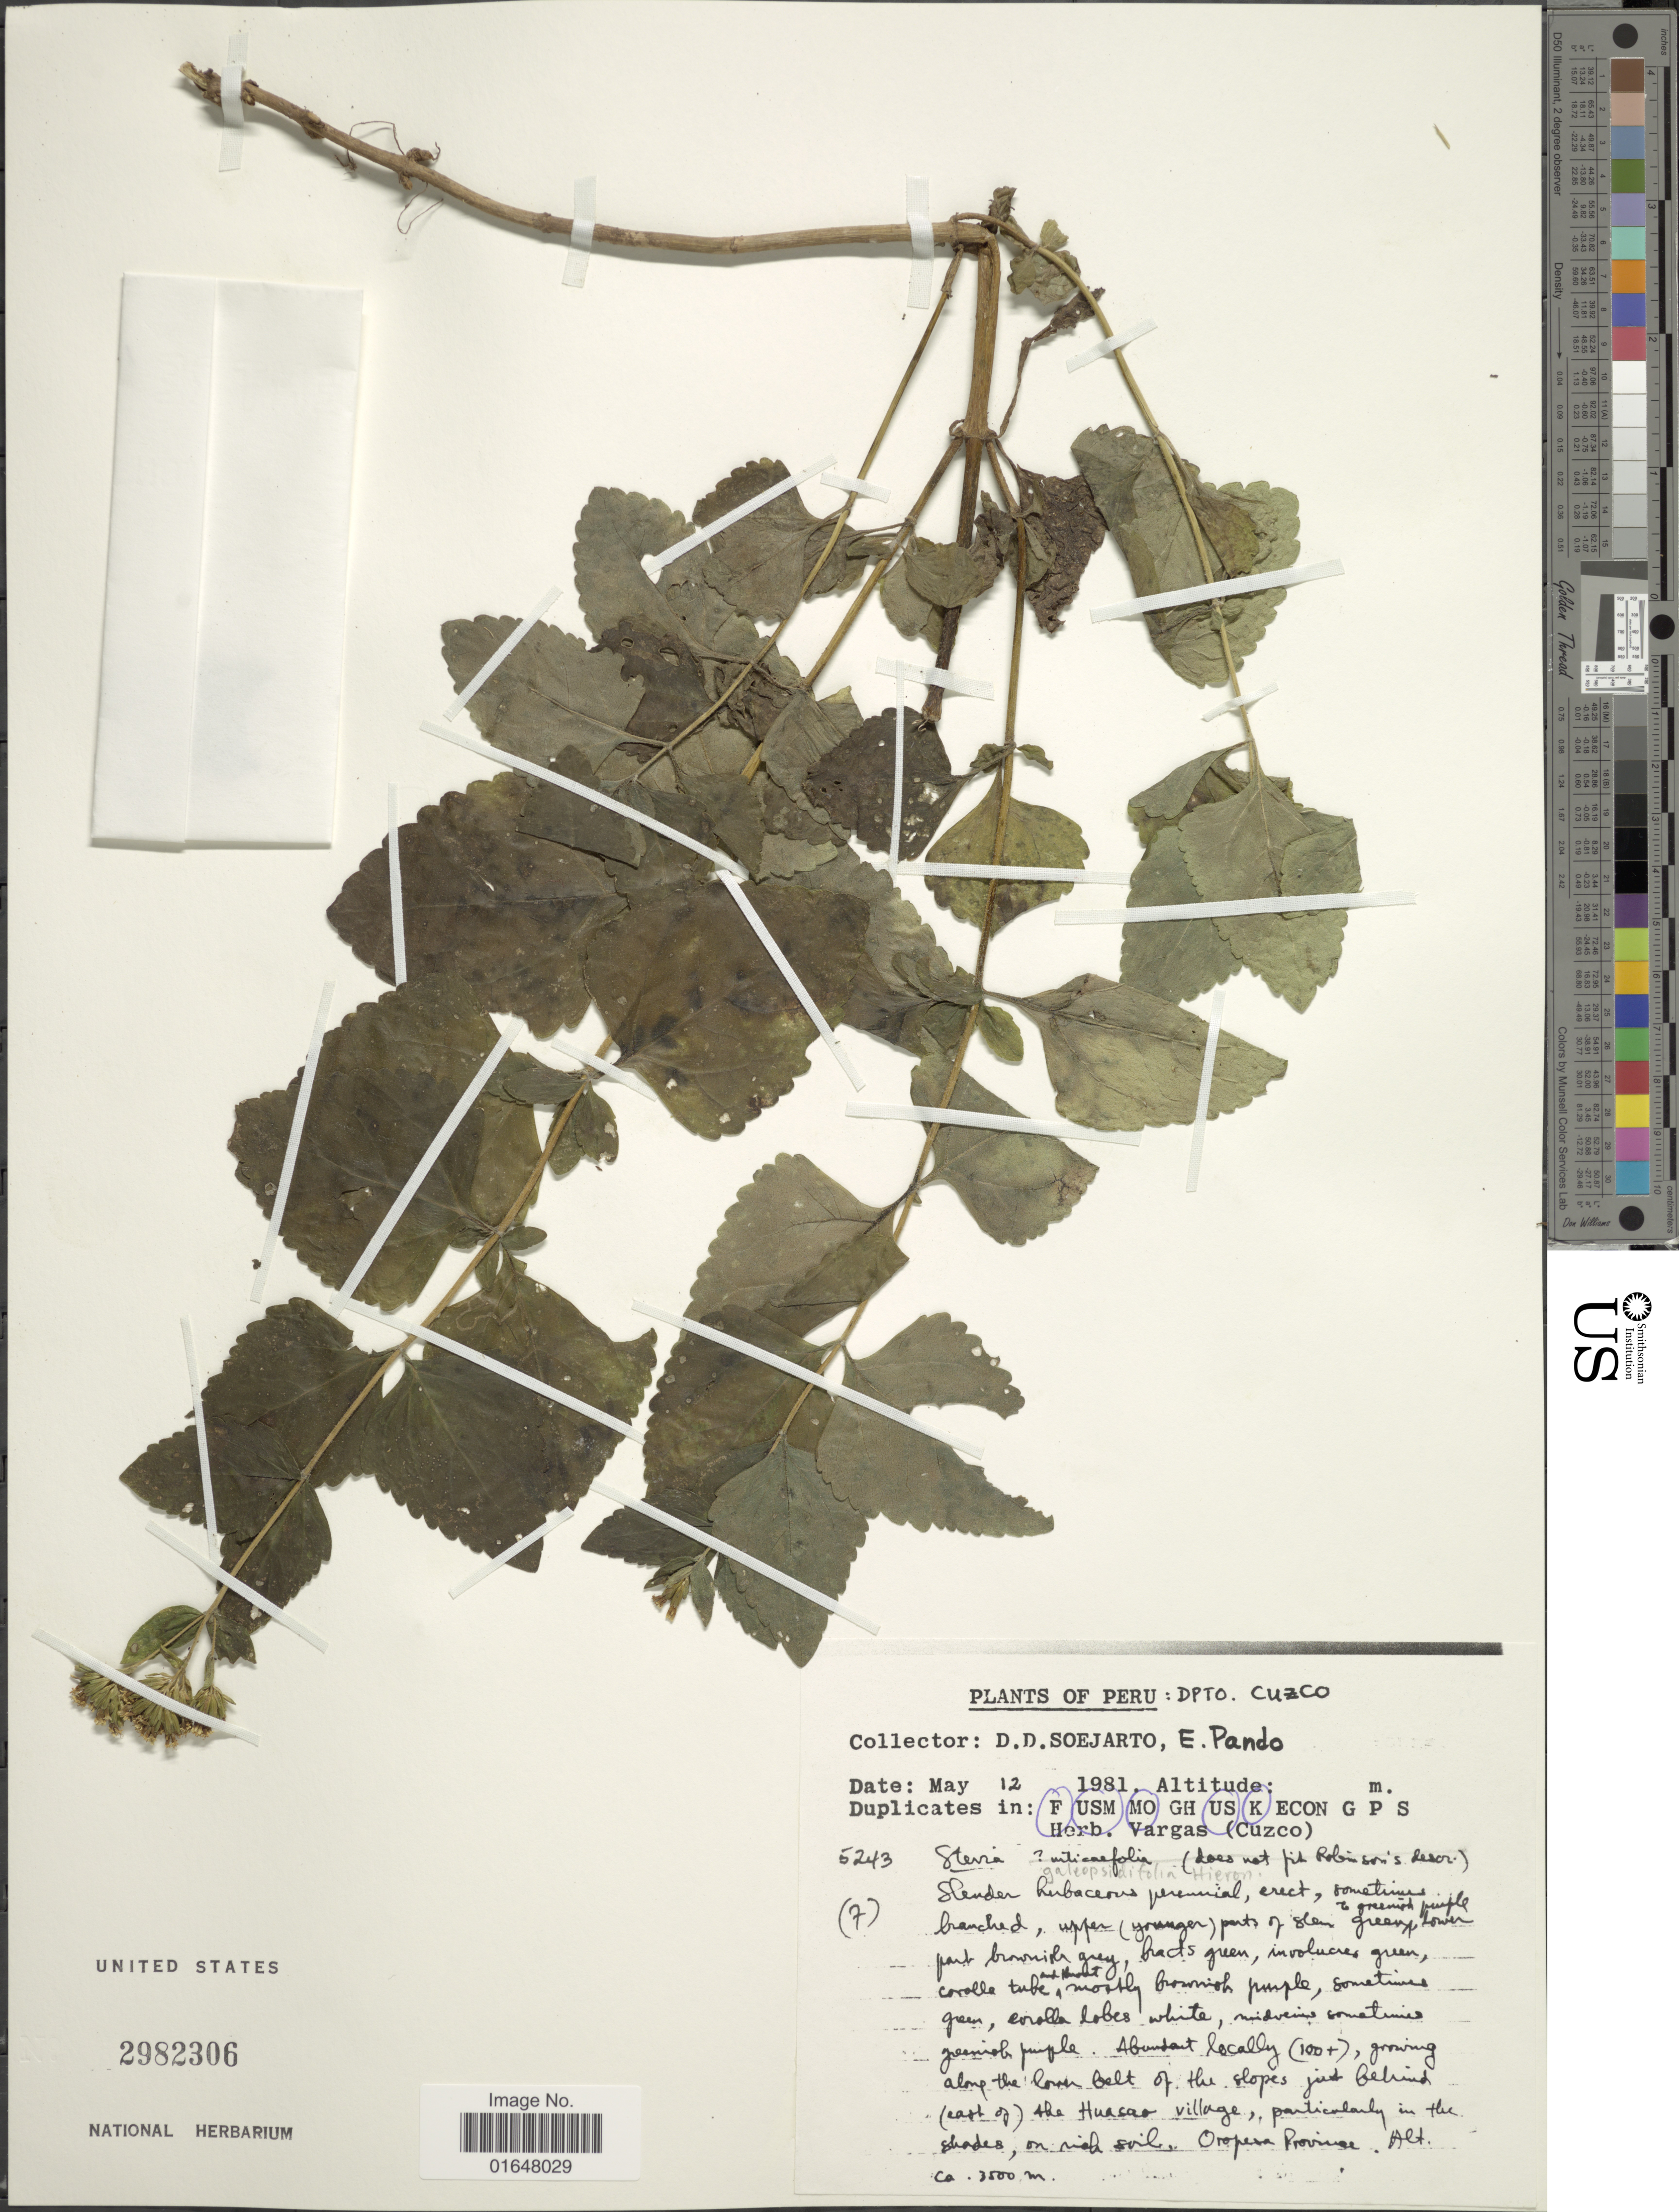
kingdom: Plantae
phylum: Tracheophyta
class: Magnoliopsida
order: Asterales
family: Asteraceae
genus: Stevia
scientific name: Stevia galeopsidifolia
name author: Hieron.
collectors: E. Pando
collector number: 5243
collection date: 1981-05-12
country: Peru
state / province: Cusco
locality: Just behind (east of) the Huasao village, Oropesa Province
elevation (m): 3500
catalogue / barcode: US 2982306